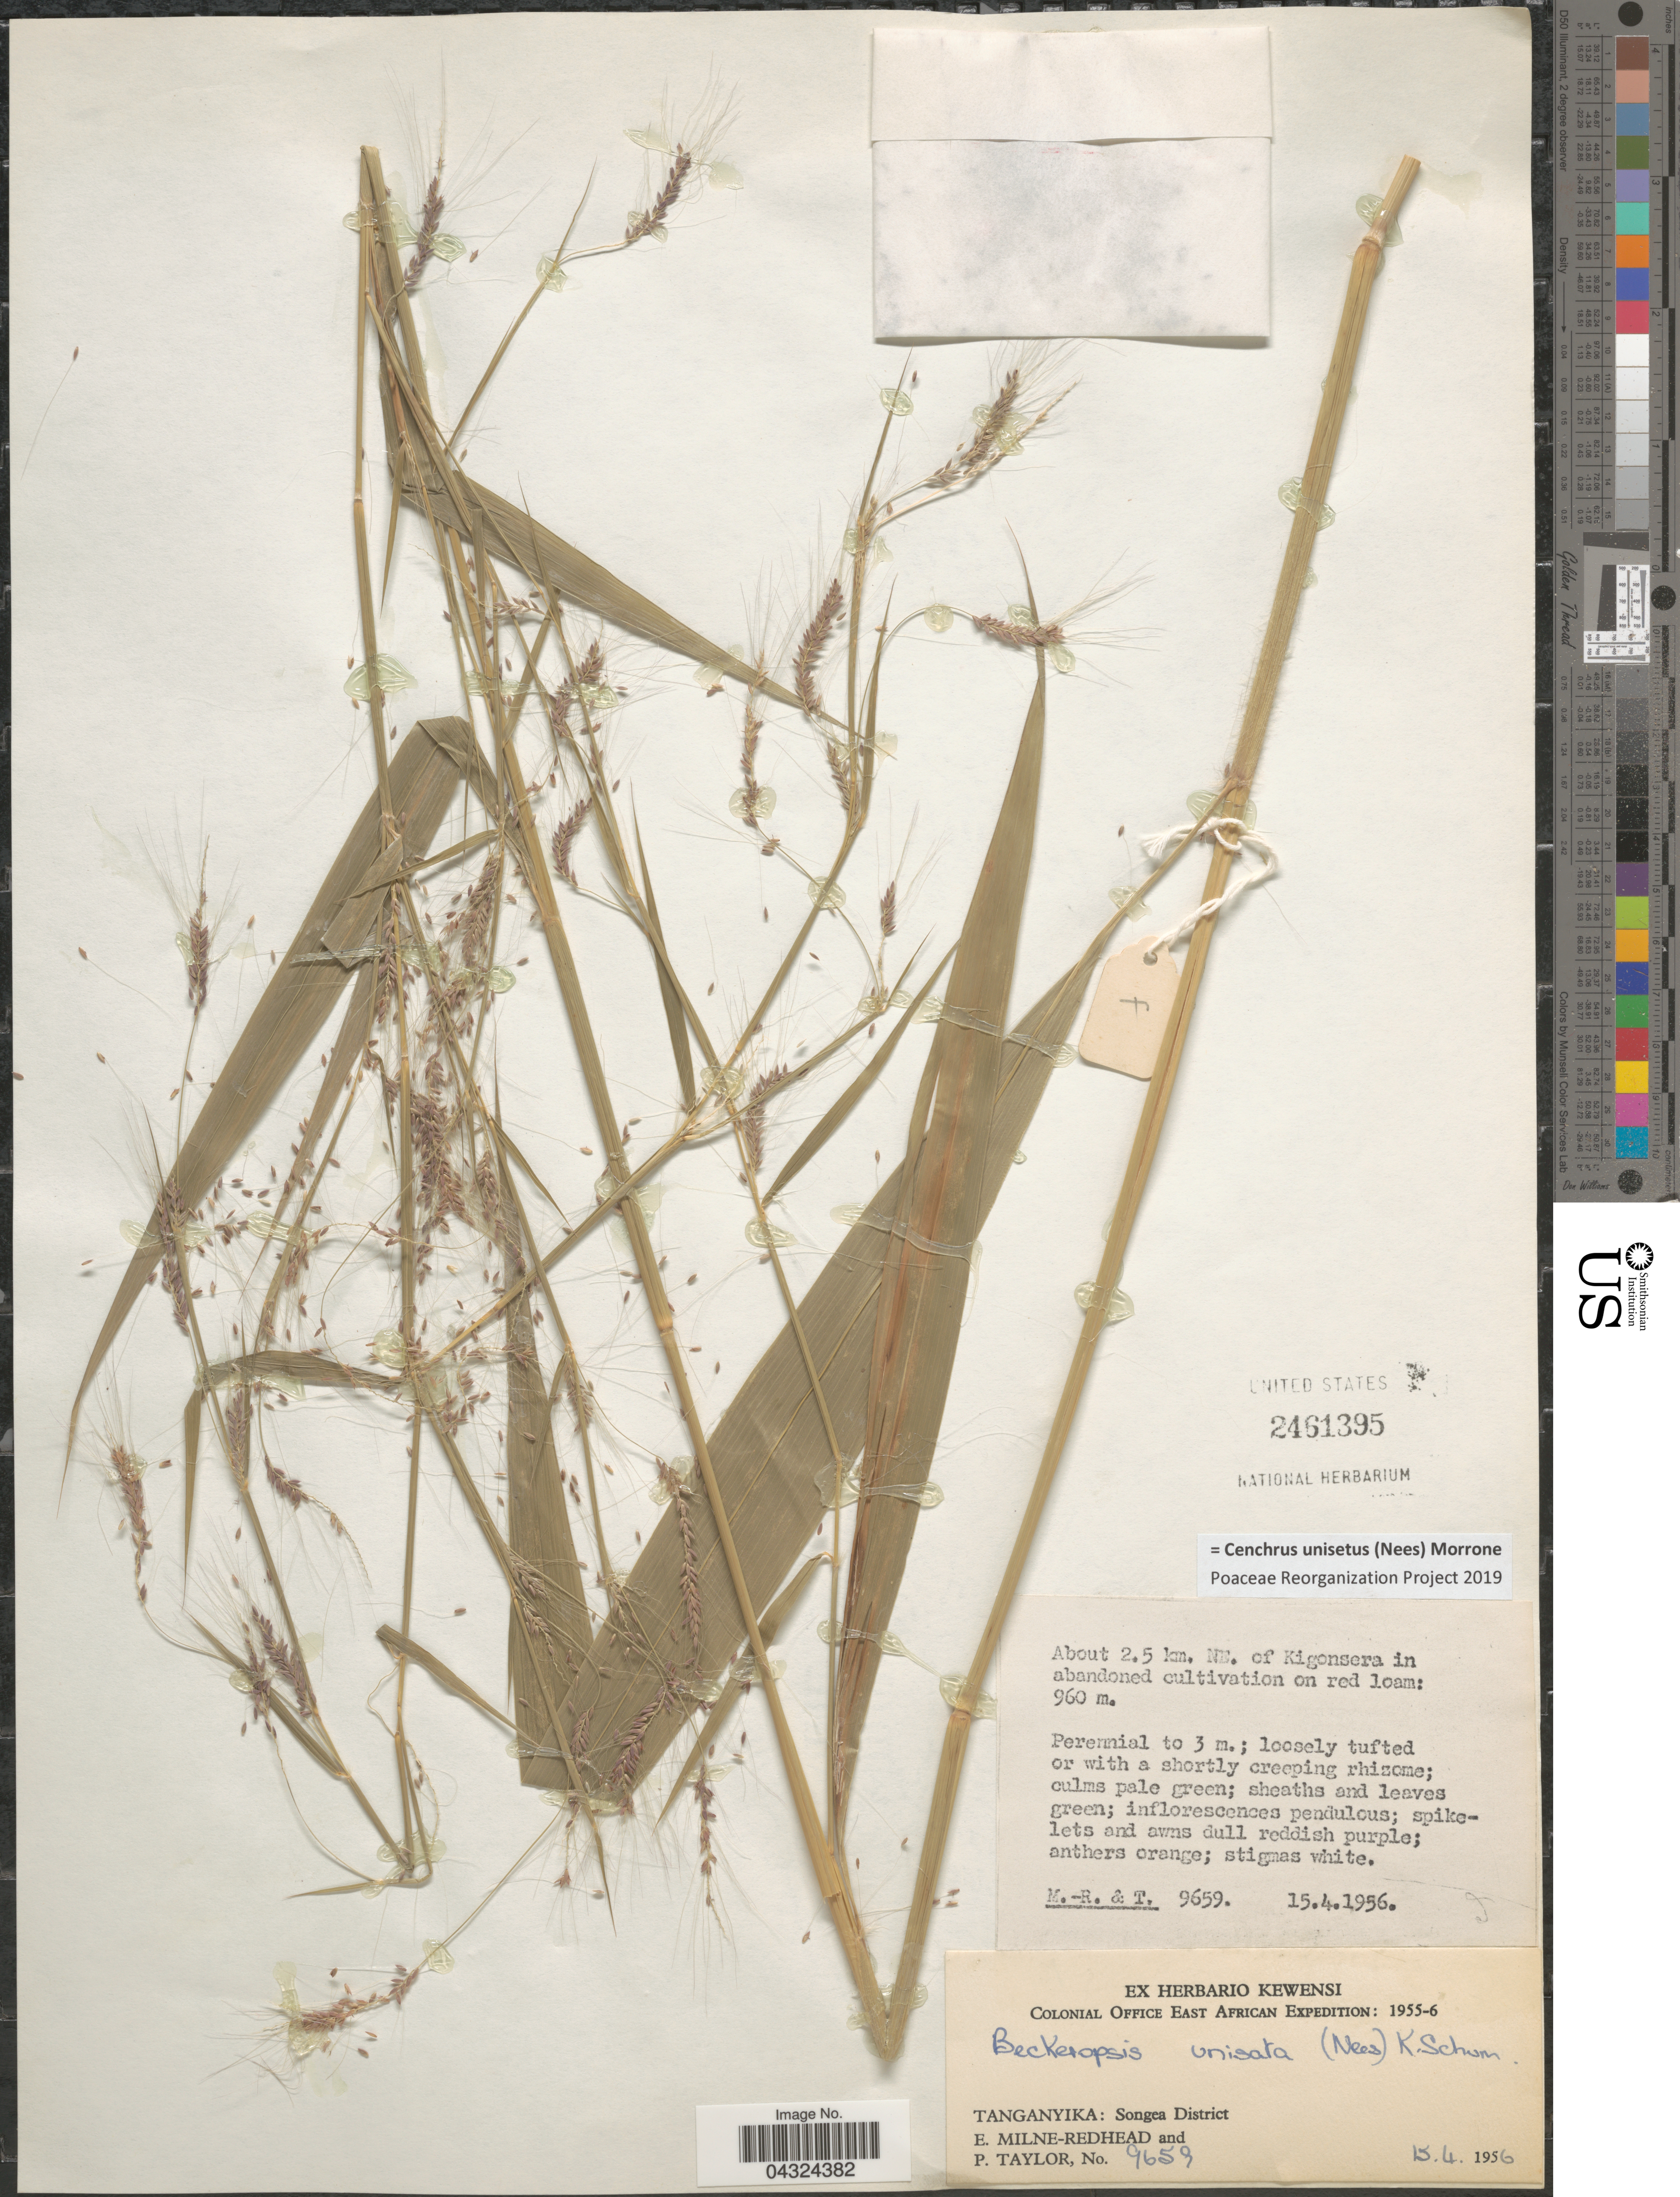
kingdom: Plantae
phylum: Tracheophyta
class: Liliopsida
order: Poales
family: Poaceae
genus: Cenchrus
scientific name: Cenchrus unisetus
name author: (Nees) Morrone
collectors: E. W. Milne-Redhead & P. Taylor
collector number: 9659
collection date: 1956-04-15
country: Tanzania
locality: Colonial Office East African Expedition: 1955-6. Tanganyika: Songea District. About 2.5 km. NE. of Kingonsera in abandoned cultivation on red loam.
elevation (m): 960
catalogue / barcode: US 2461395